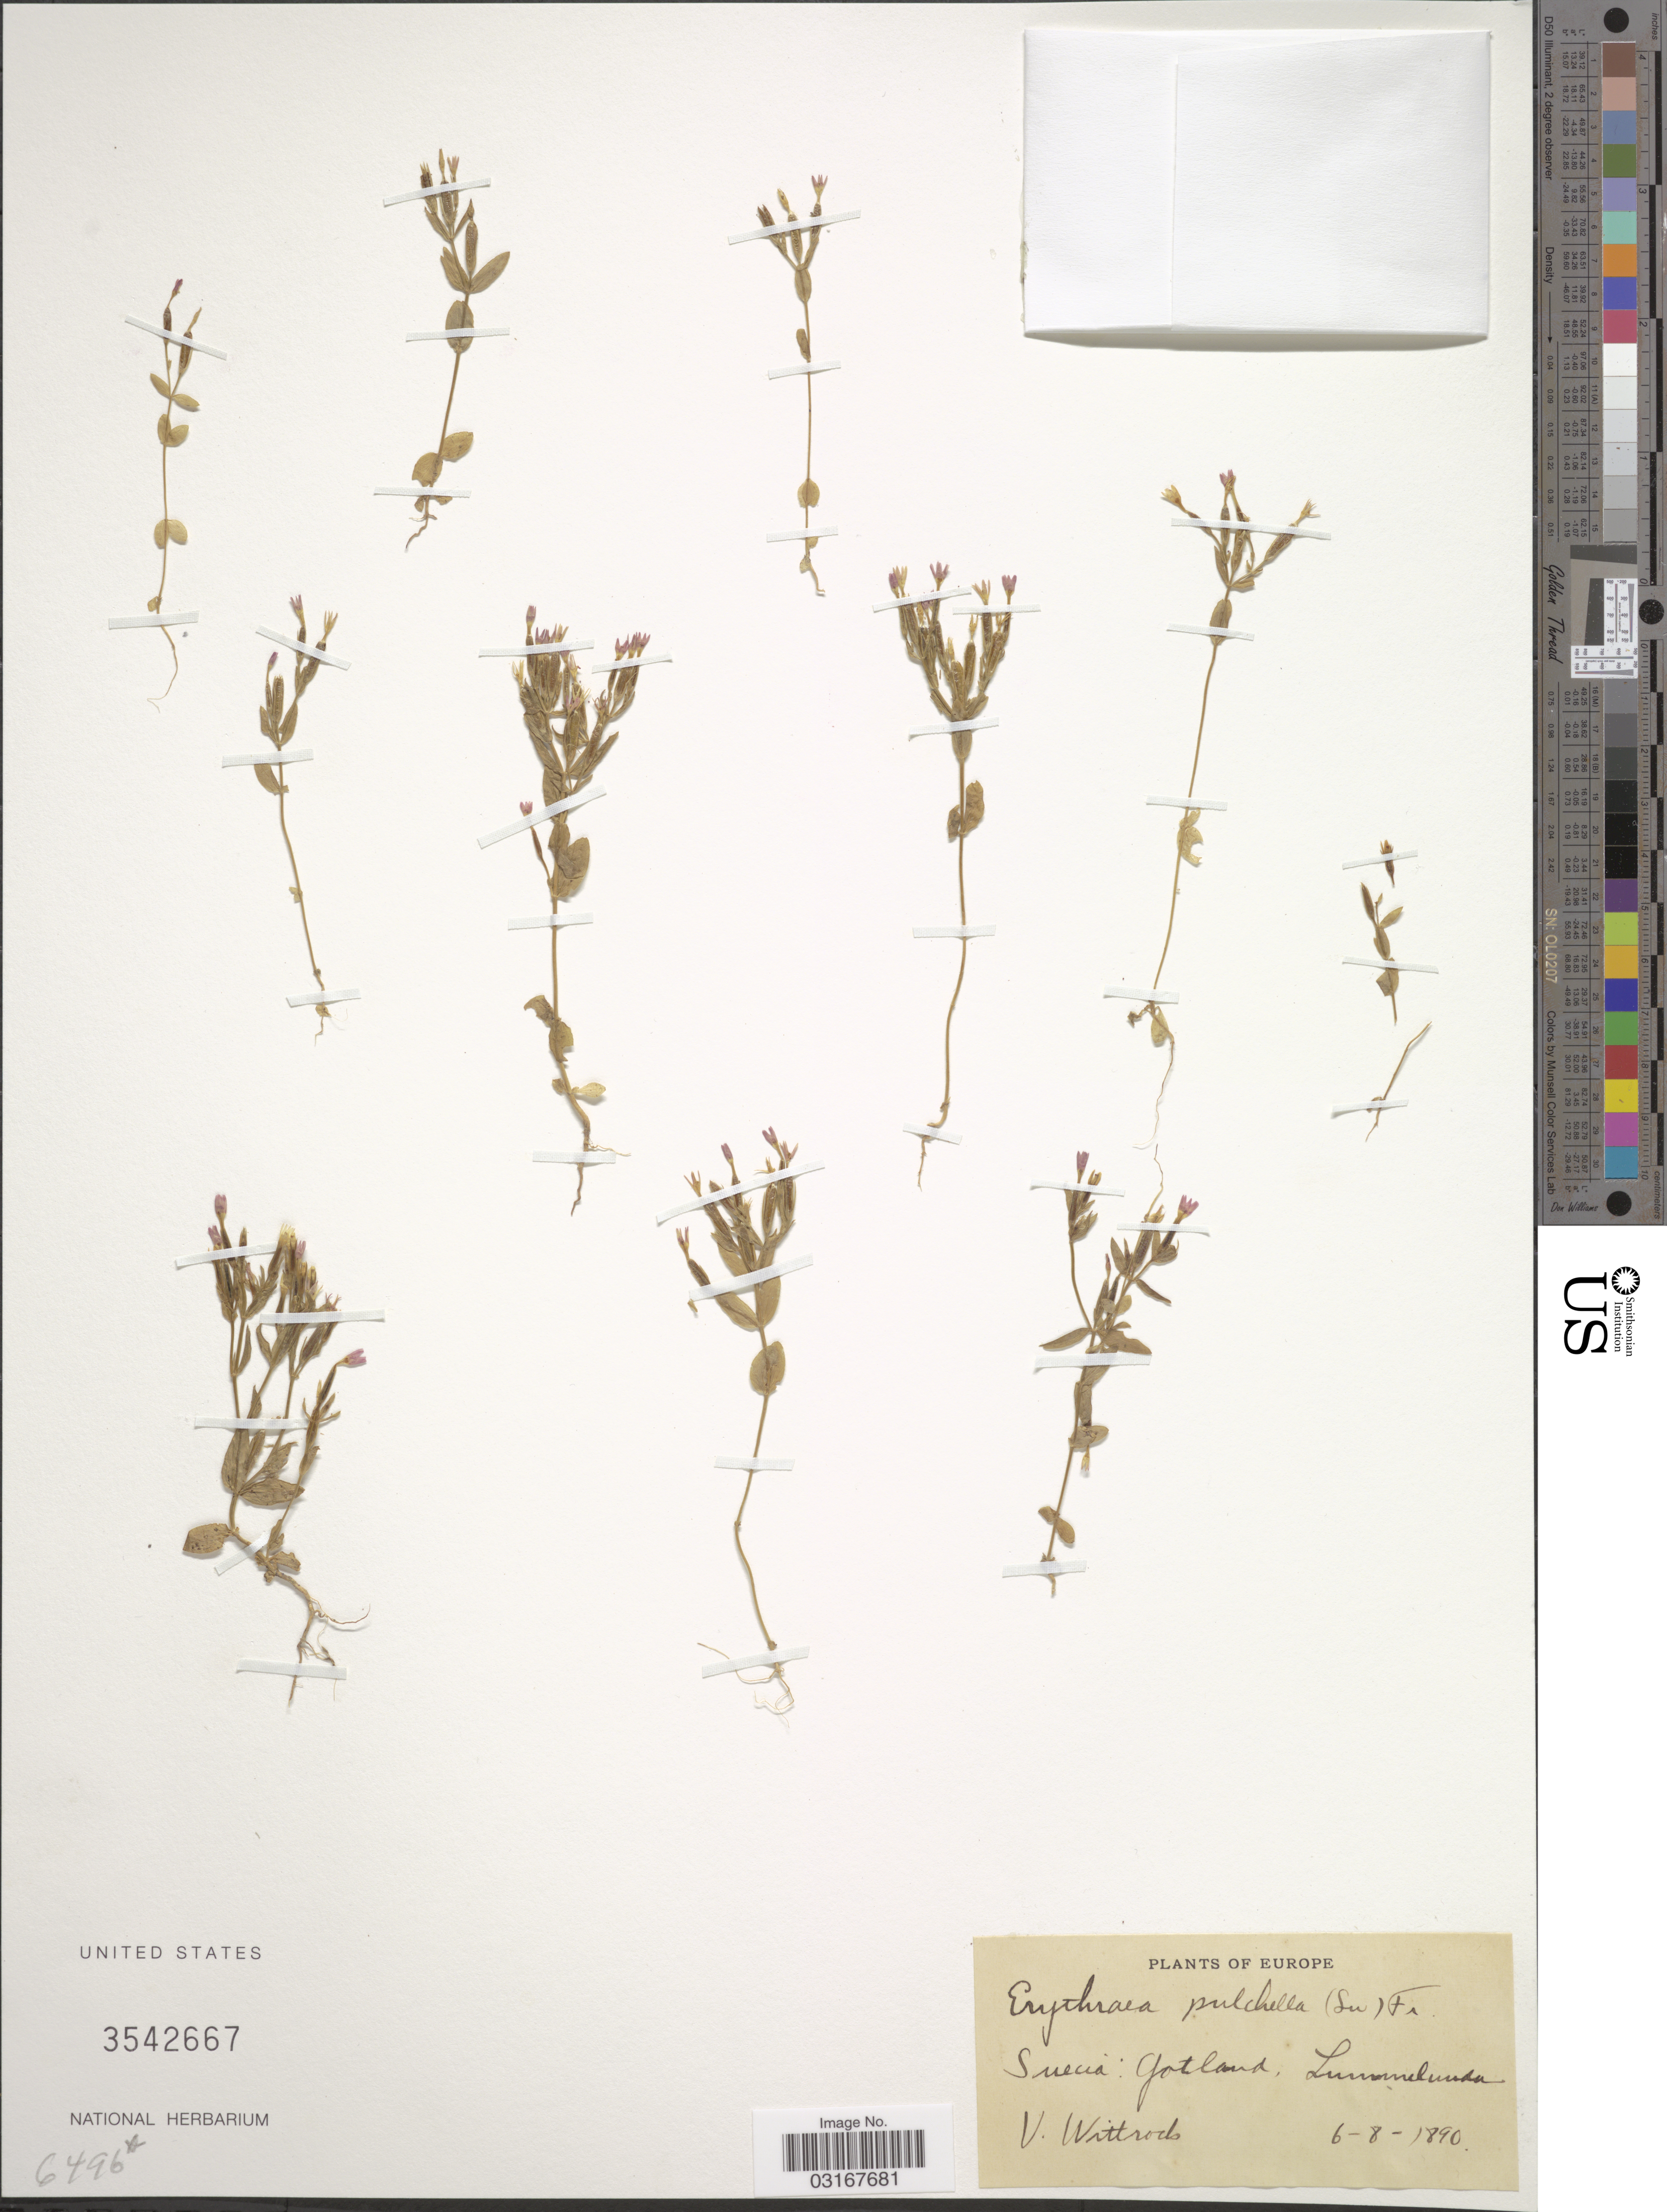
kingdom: Plantae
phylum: Tracheophyta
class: Magnoliopsida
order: Gentianales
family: Gentianaceae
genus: Centaurium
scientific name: Centaurium pulchellum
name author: (Sw.) Druce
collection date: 1890-08-06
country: Sweden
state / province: Gotland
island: Gotland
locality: Suecia: Gotland, Lummelunda.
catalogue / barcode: US 3542667